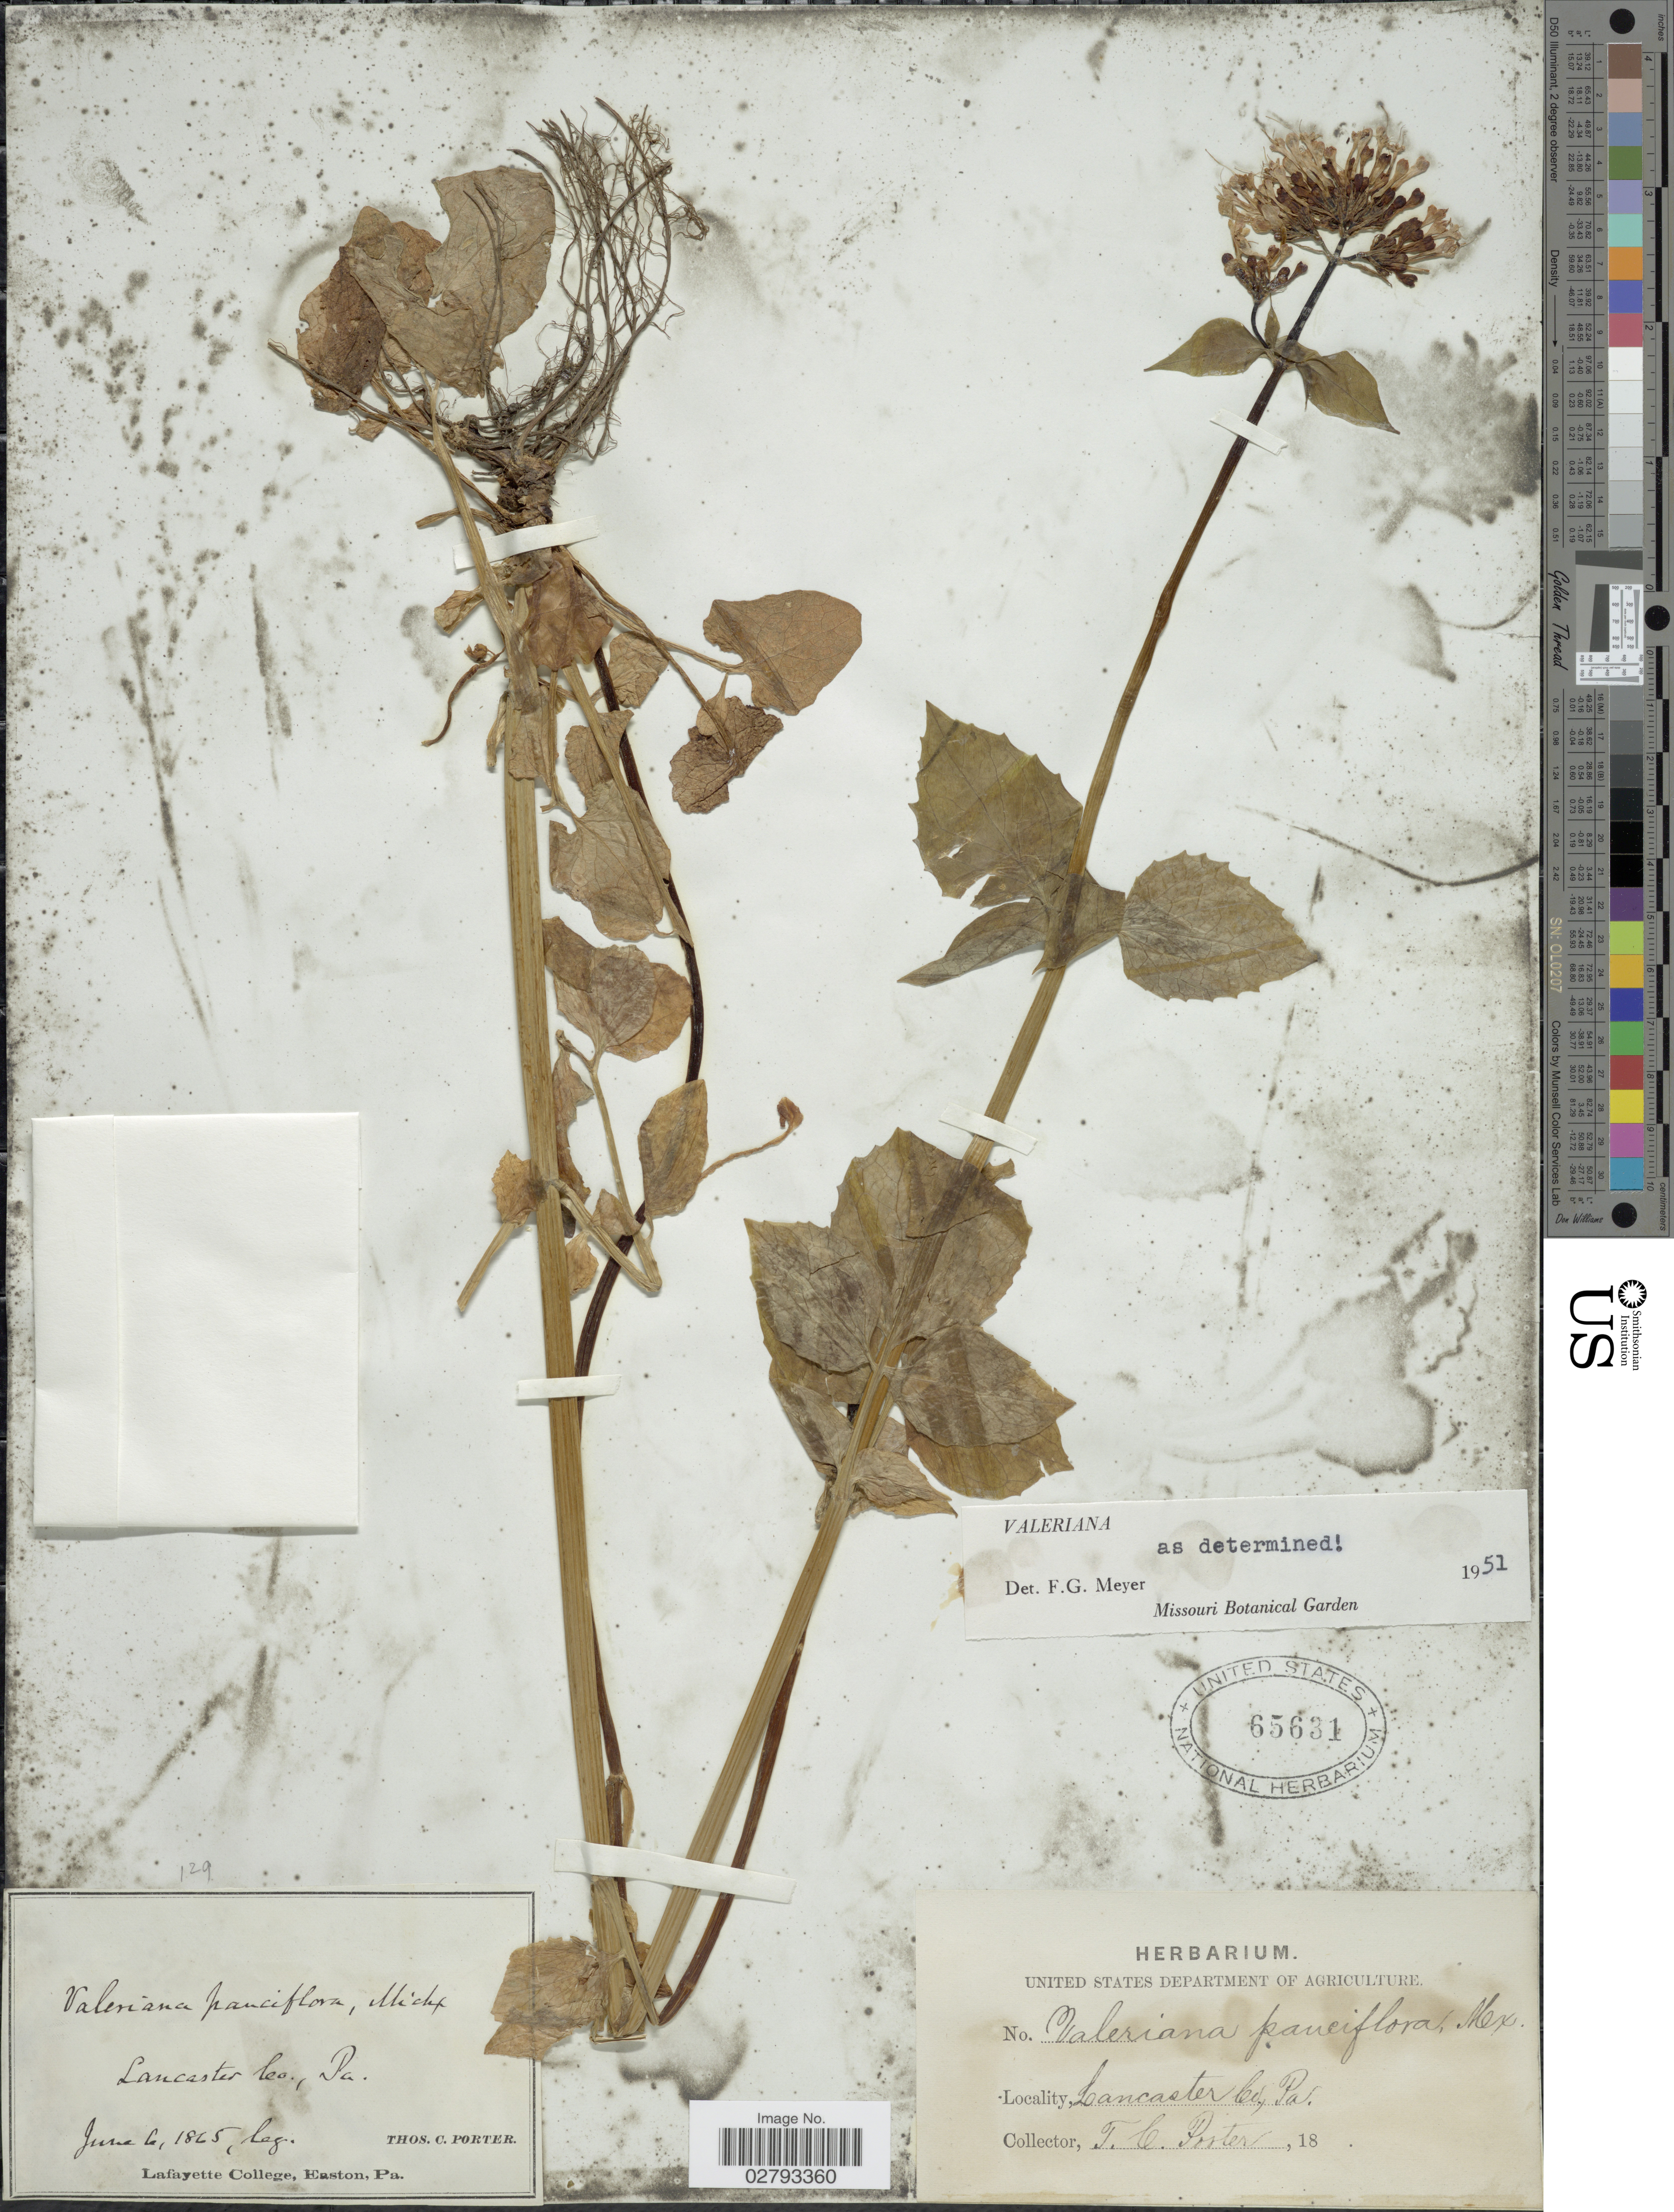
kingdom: Plantae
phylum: Tracheophyta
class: Magnoliopsida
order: Dipsacales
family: Caprifoliaceae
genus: Valeriana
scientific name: Valeriana pauciflora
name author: Michx.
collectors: T. Porter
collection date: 1865-06-06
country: United States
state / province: Pennsylvania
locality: Lancaster Co.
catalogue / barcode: US 65631